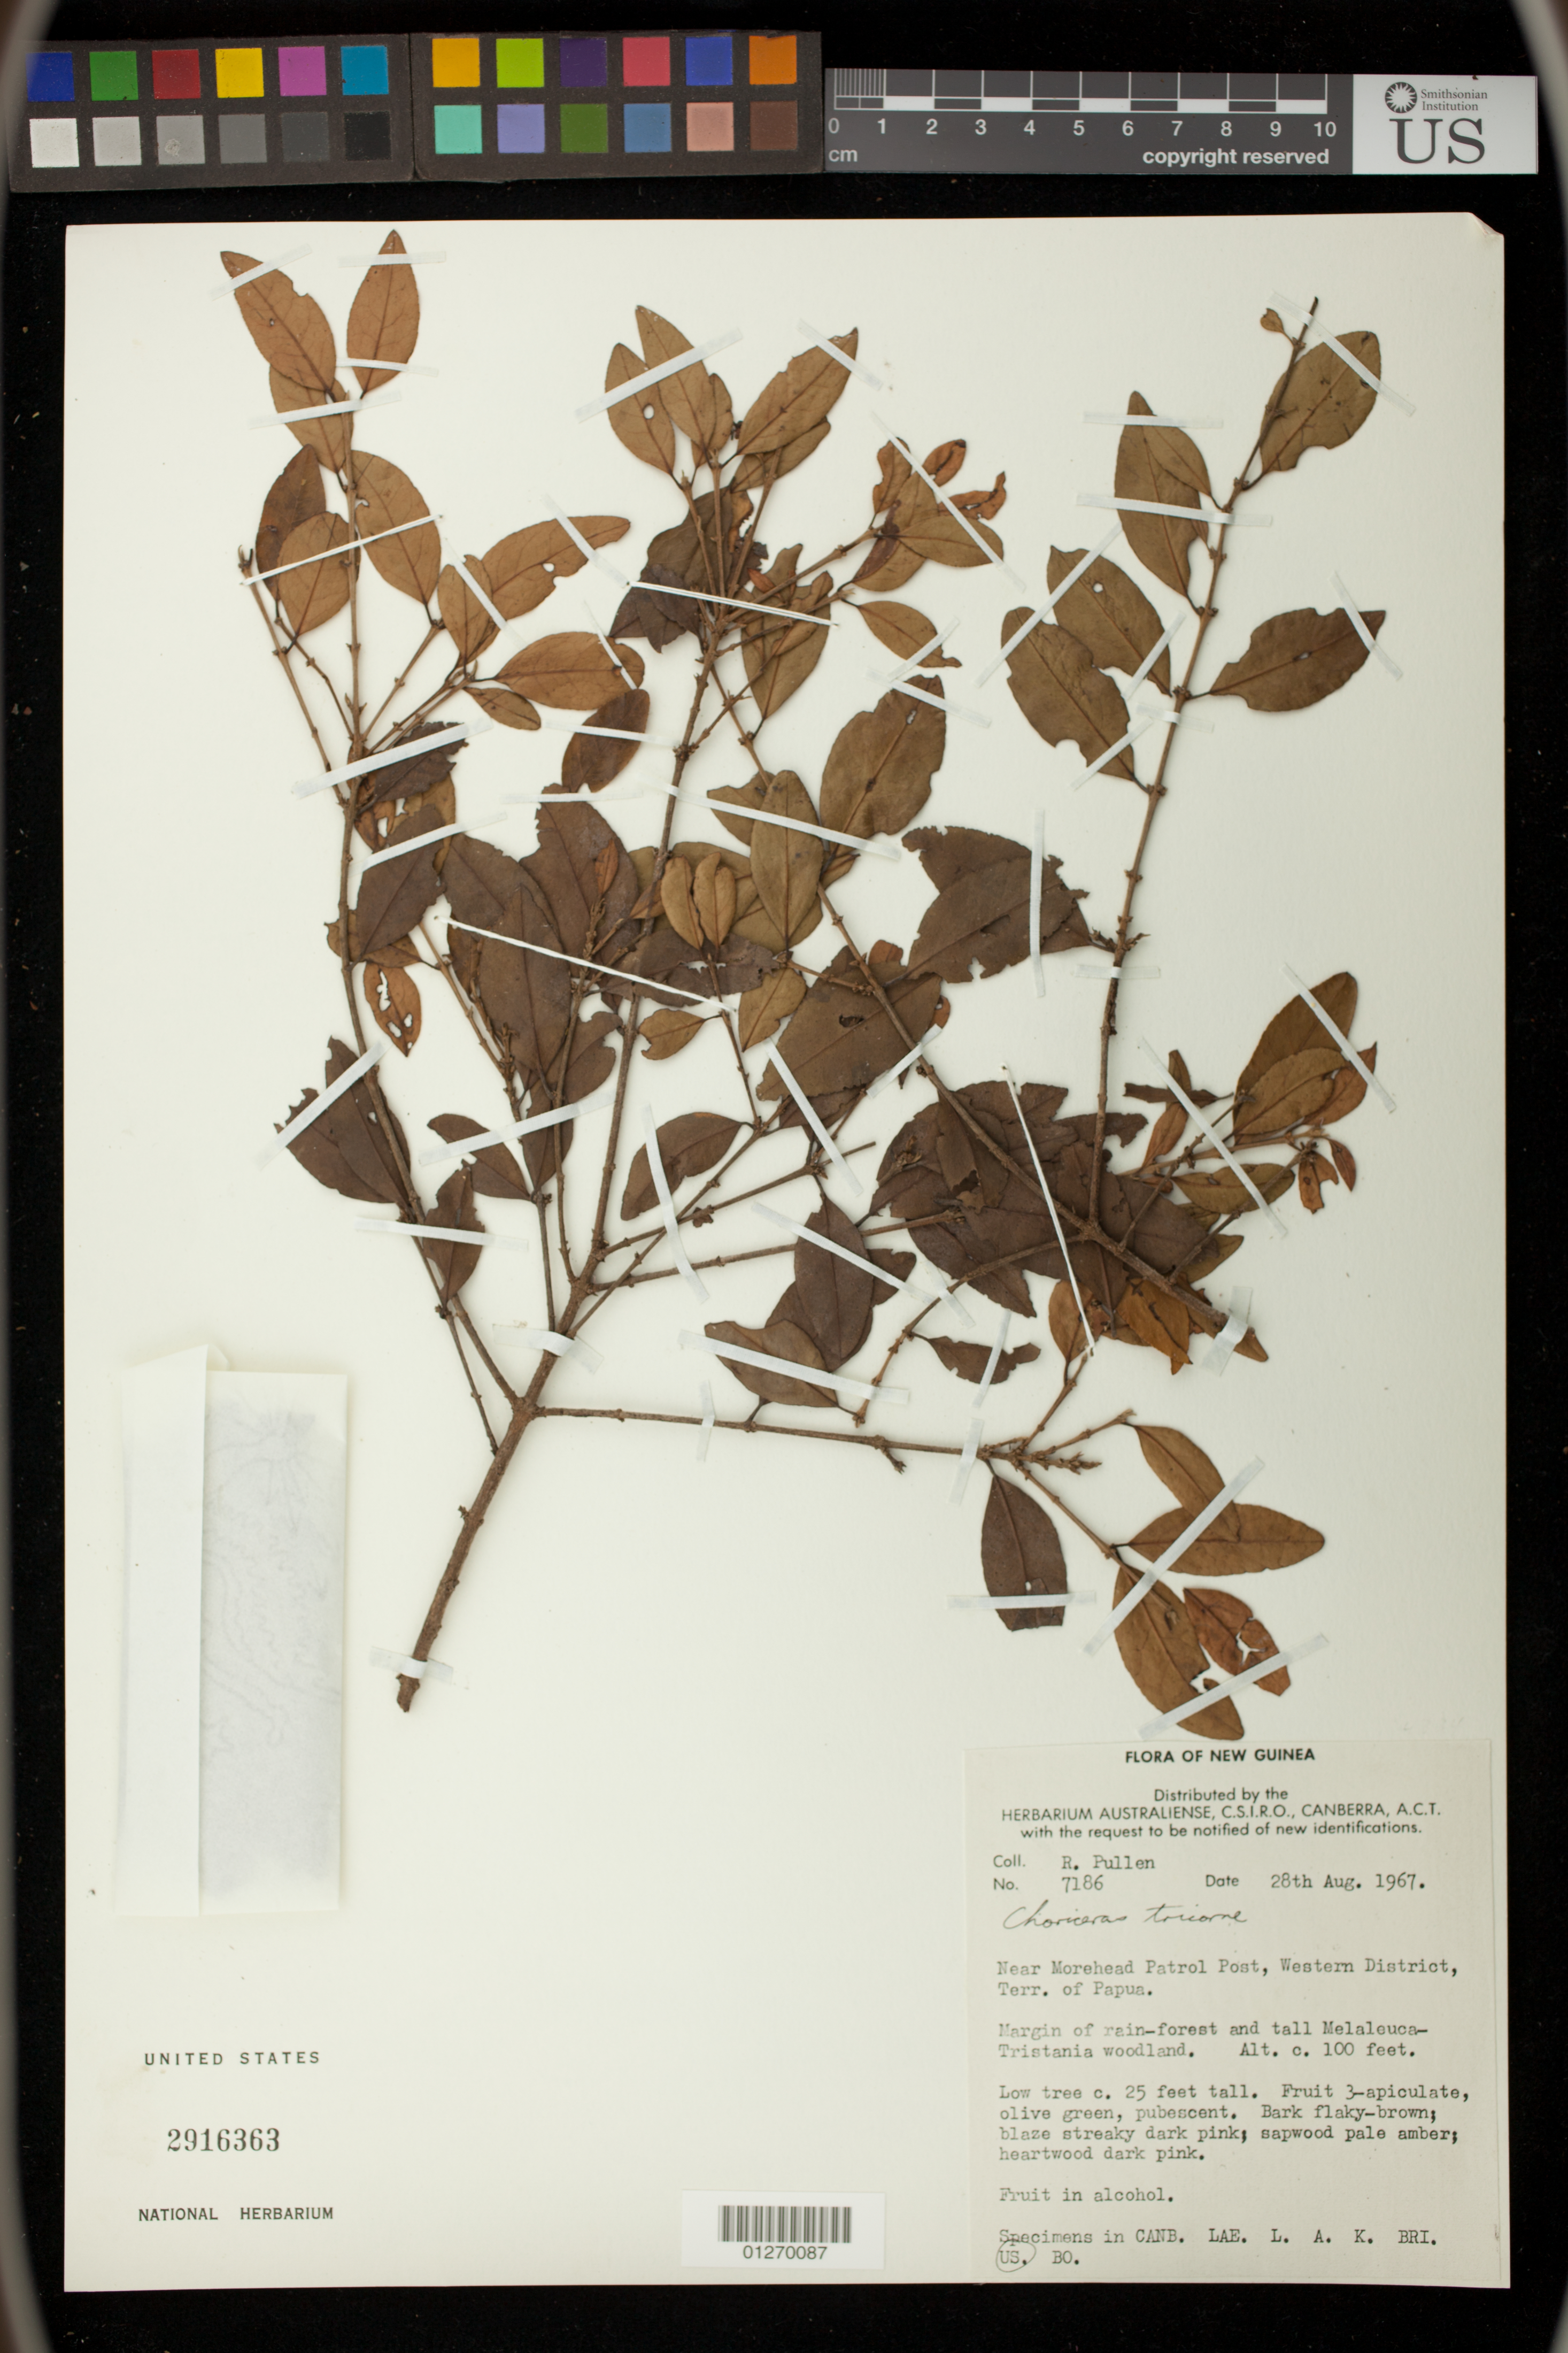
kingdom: Plantae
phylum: Tracheophyta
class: Magnoliopsida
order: Malpighiales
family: Picrodendraceae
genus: Choriceras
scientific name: Choriceras tricorne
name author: (Benth.) Airy Shaw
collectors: R. Pullen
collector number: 7186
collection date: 1967-08-28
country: Papua New Guinea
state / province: Western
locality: Near Morehead Patrol Post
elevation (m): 30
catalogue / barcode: US 2916363